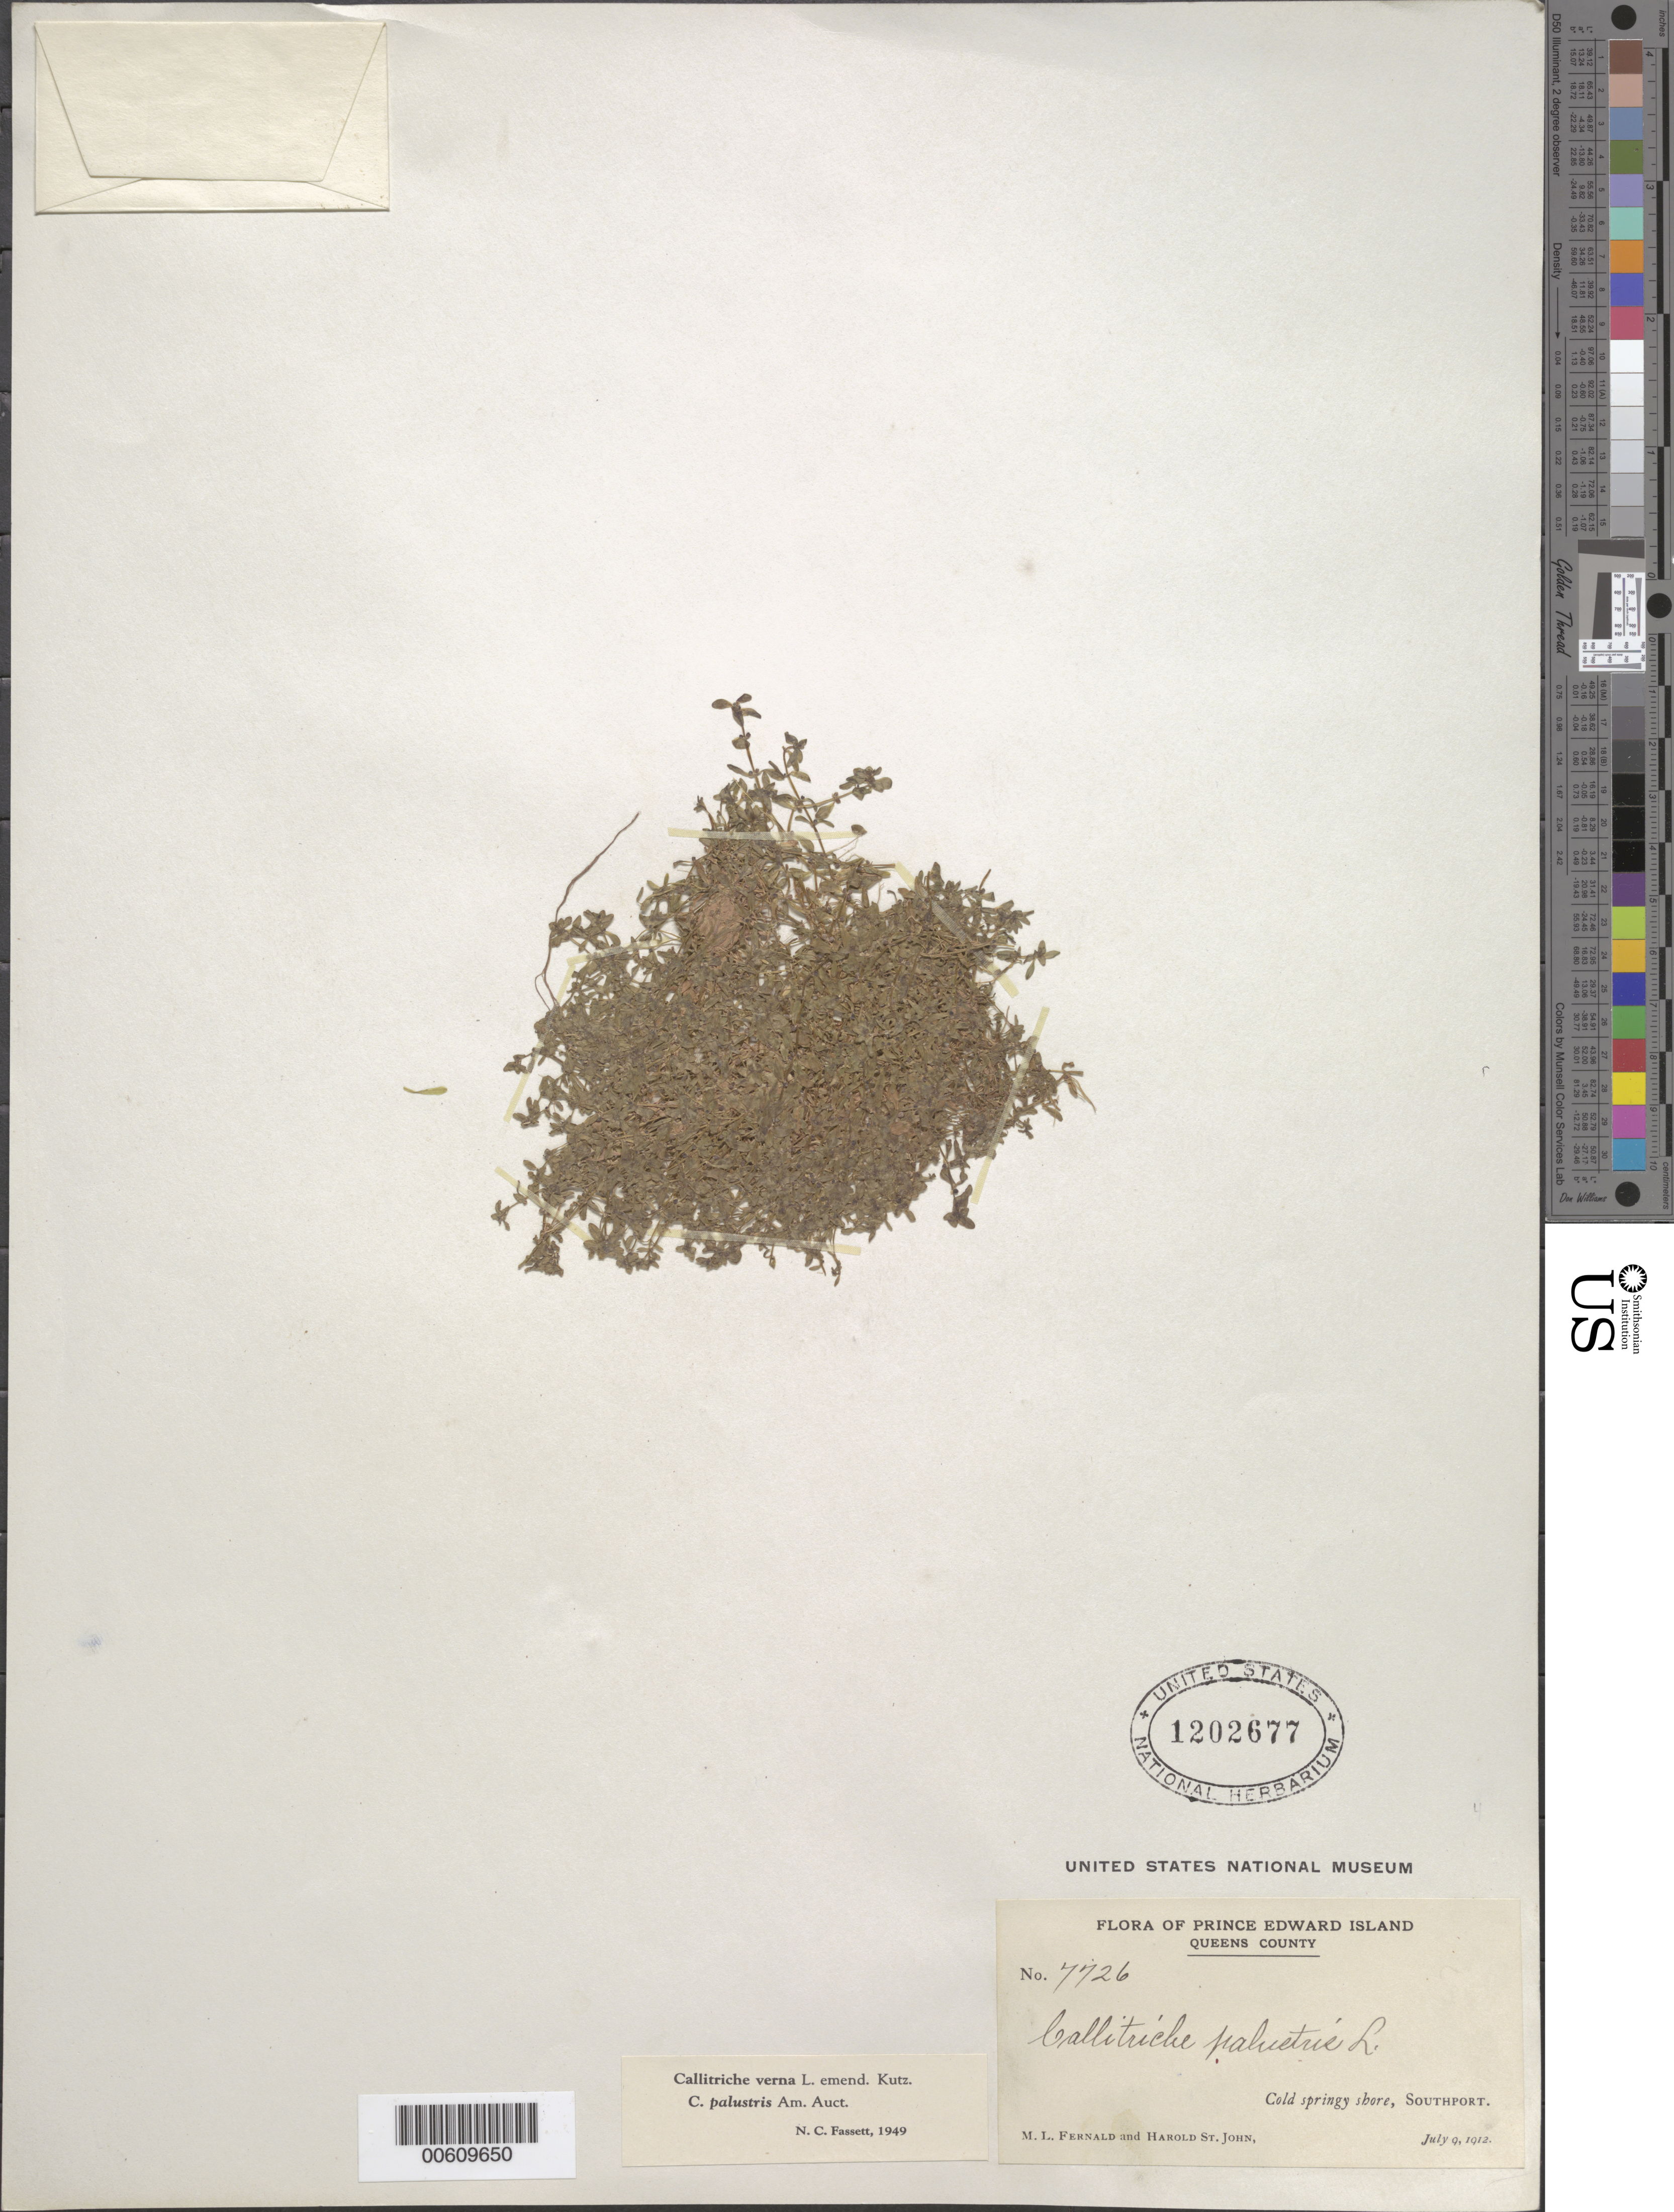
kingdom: Plantae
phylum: Tracheophyta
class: Magnoliopsida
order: Lamiales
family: Plantaginaceae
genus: Callitriche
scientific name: Callitriche verna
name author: L.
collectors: M. L. Fernald & H. St. John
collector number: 7726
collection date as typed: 09 Jul 1912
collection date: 1912-07-09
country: Canada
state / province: Prince Edward Island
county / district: Queens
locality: Southport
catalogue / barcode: US 1202677